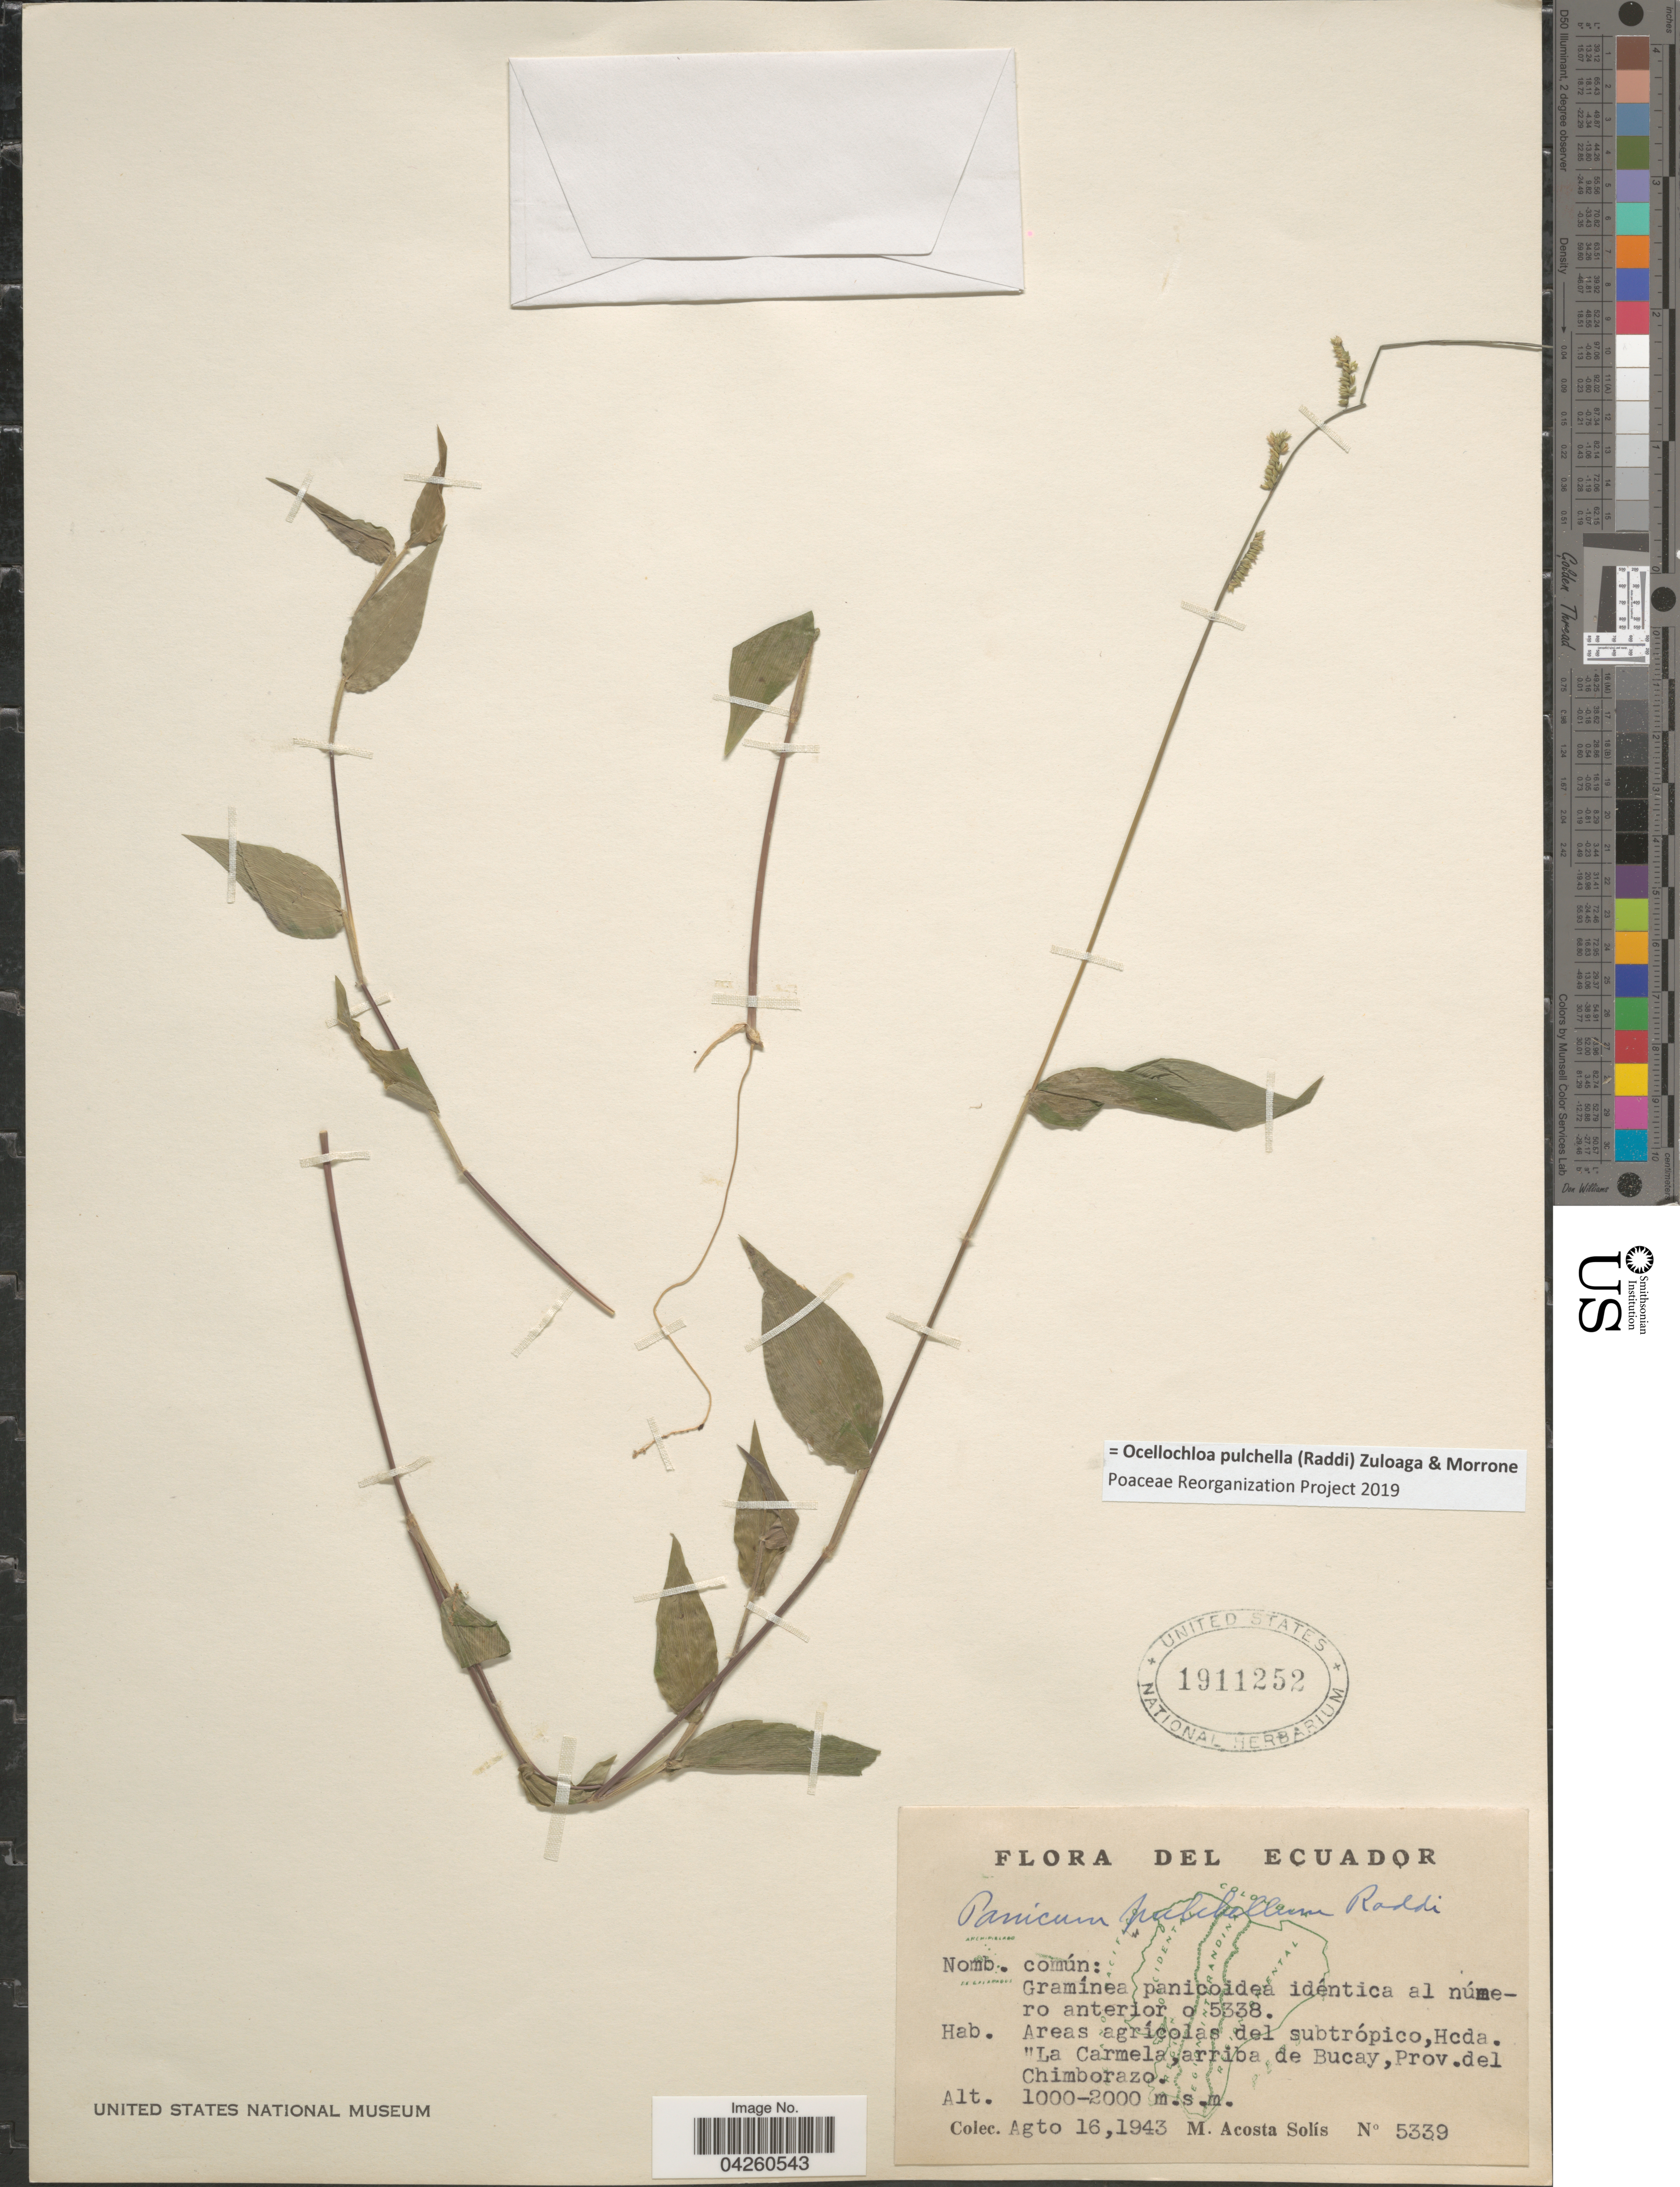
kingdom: Plantae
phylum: Tracheophyta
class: Liliopsida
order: Poales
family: Poaceae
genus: Ocellochloa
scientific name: Ocellochloa pulchella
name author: (Raddi) Zuloaga & Morrone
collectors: M. Acosta Solis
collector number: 5339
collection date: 1943-08-16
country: Ecuador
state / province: Chimborazo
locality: Areas agrícolas del subtrópico, Hcda. La Carmela, arriba de Bucay, Prov. del Chimborazo.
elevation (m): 1000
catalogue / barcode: US 1911252